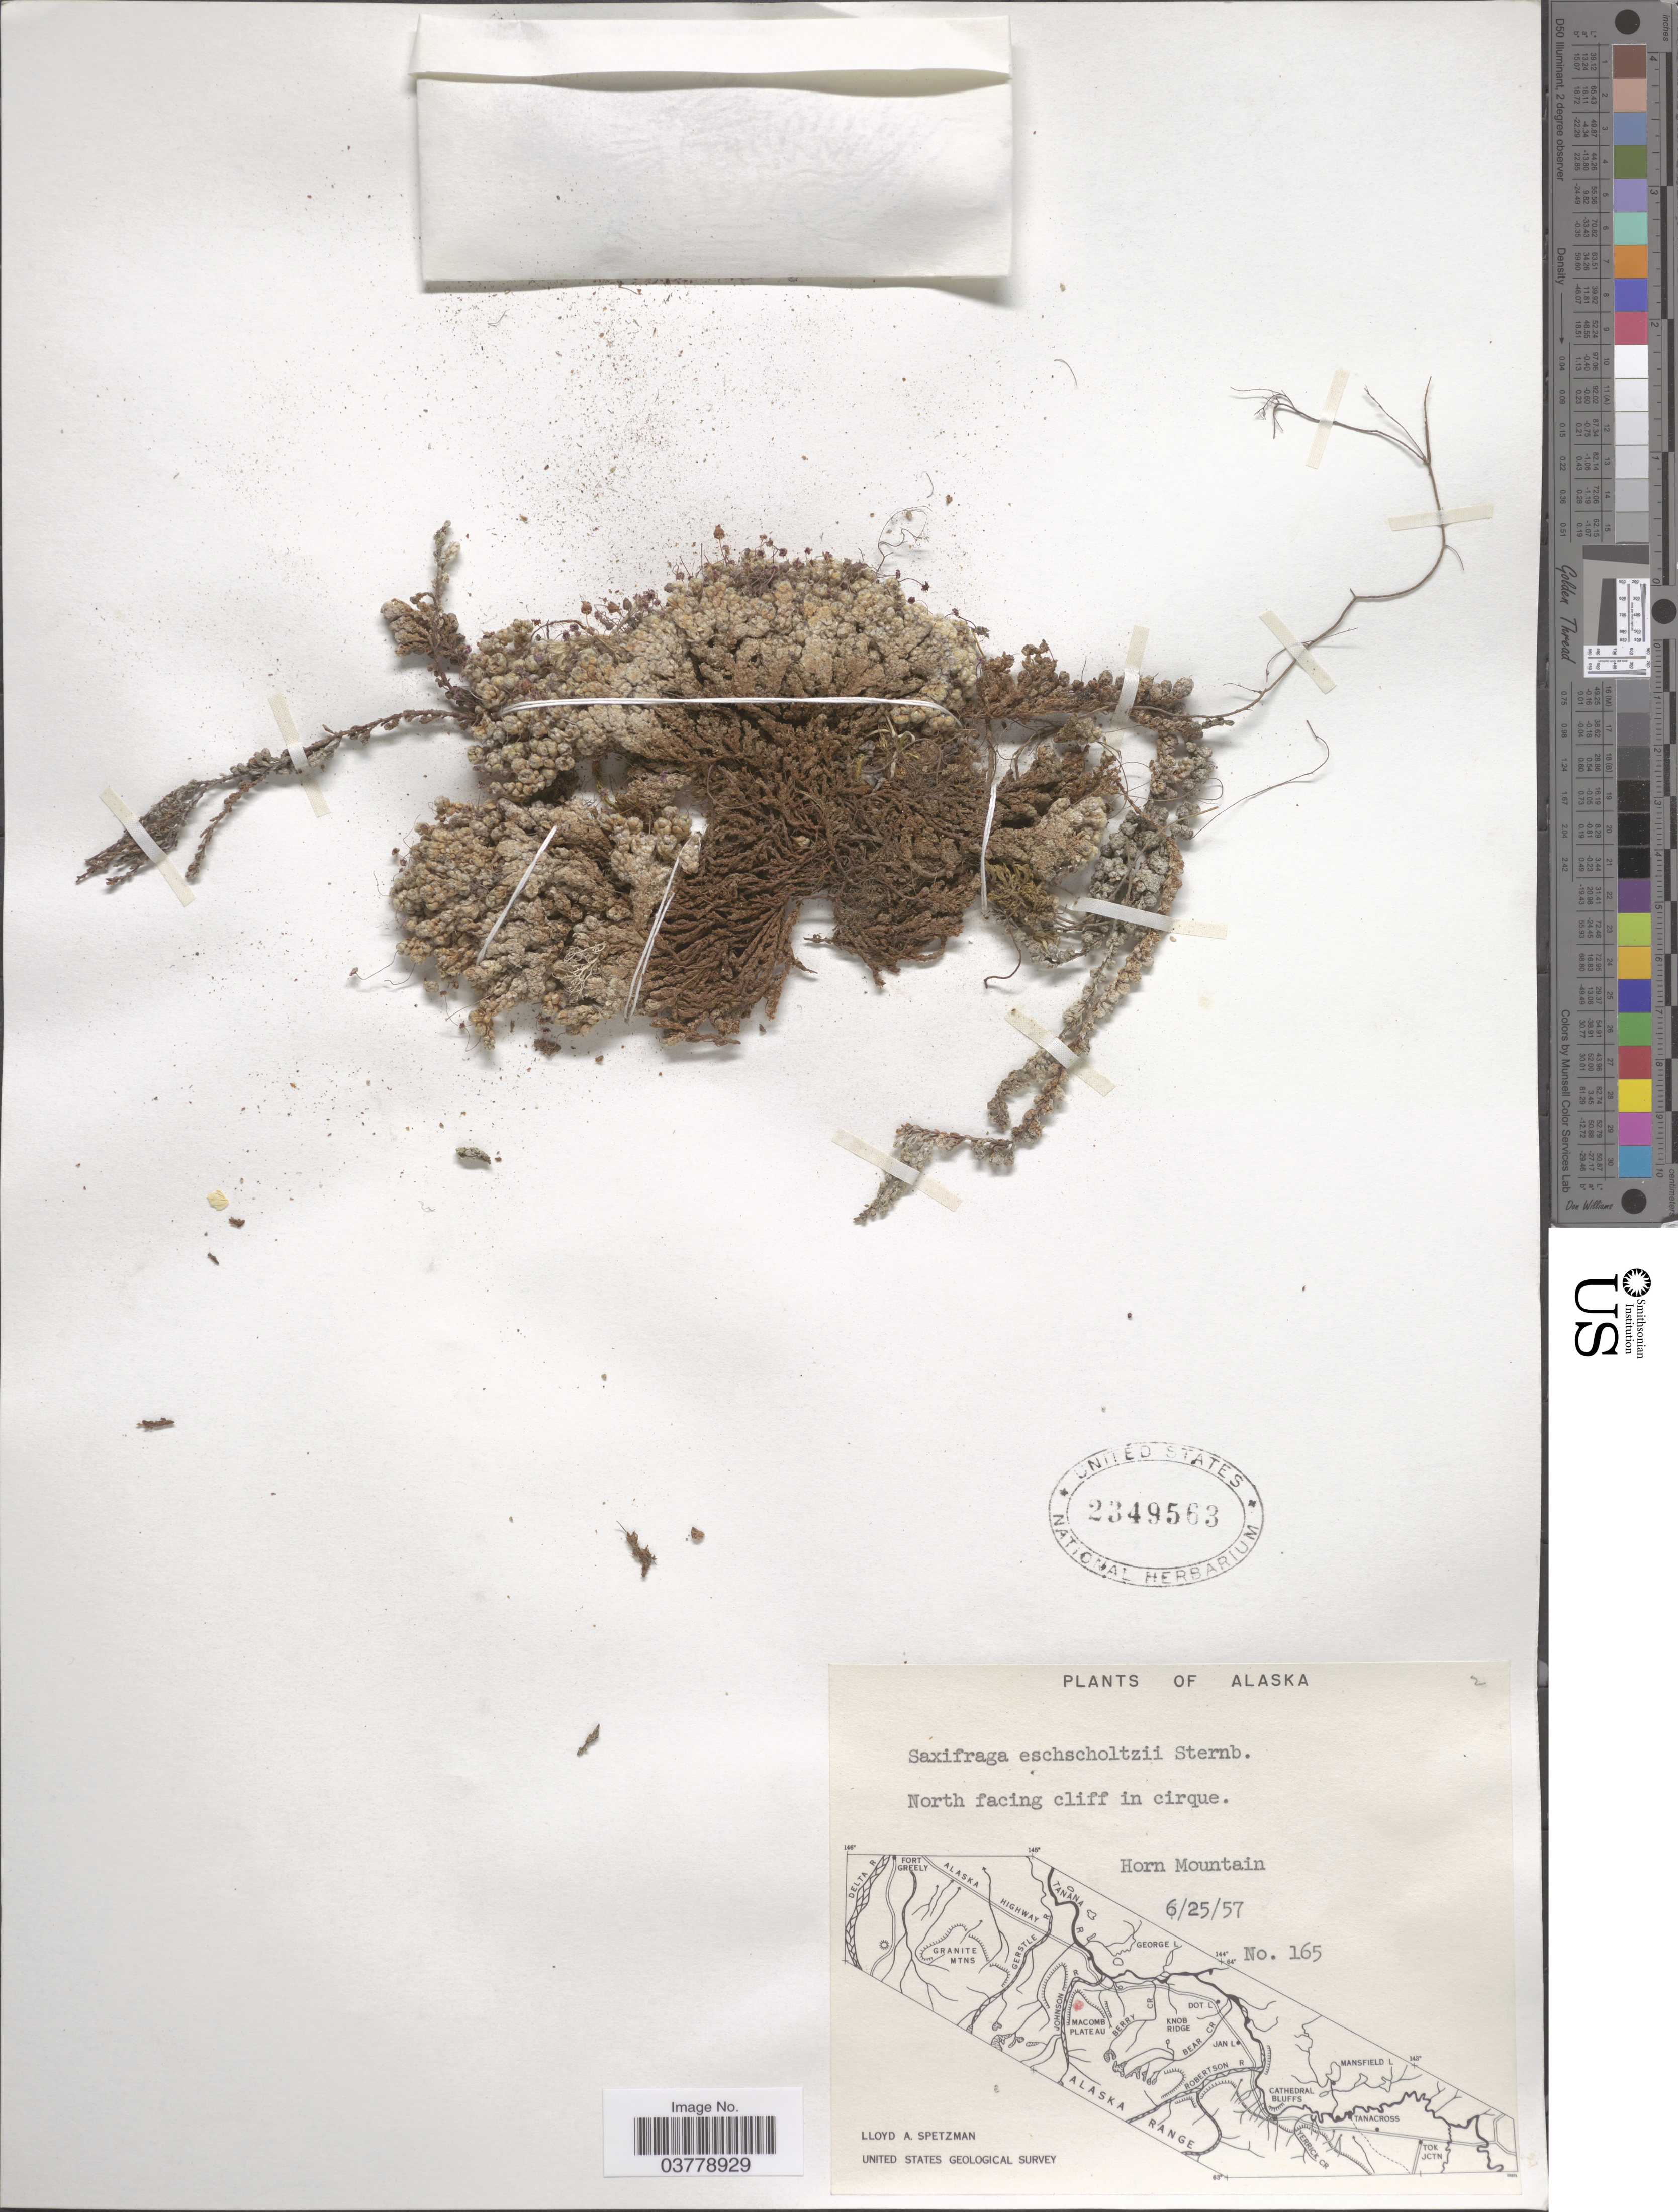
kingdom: Plantae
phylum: Tracheophyta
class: Magnoliopsida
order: Saxifragales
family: Saxifragaceae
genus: Saxifraga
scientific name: Saxifraga eschscholtzii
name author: Sternb.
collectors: L. Spetzman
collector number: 165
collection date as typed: Transcribed d/m/y: 25/6/57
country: United States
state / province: Alaska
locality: Horn Mountain.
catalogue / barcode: US 2349563